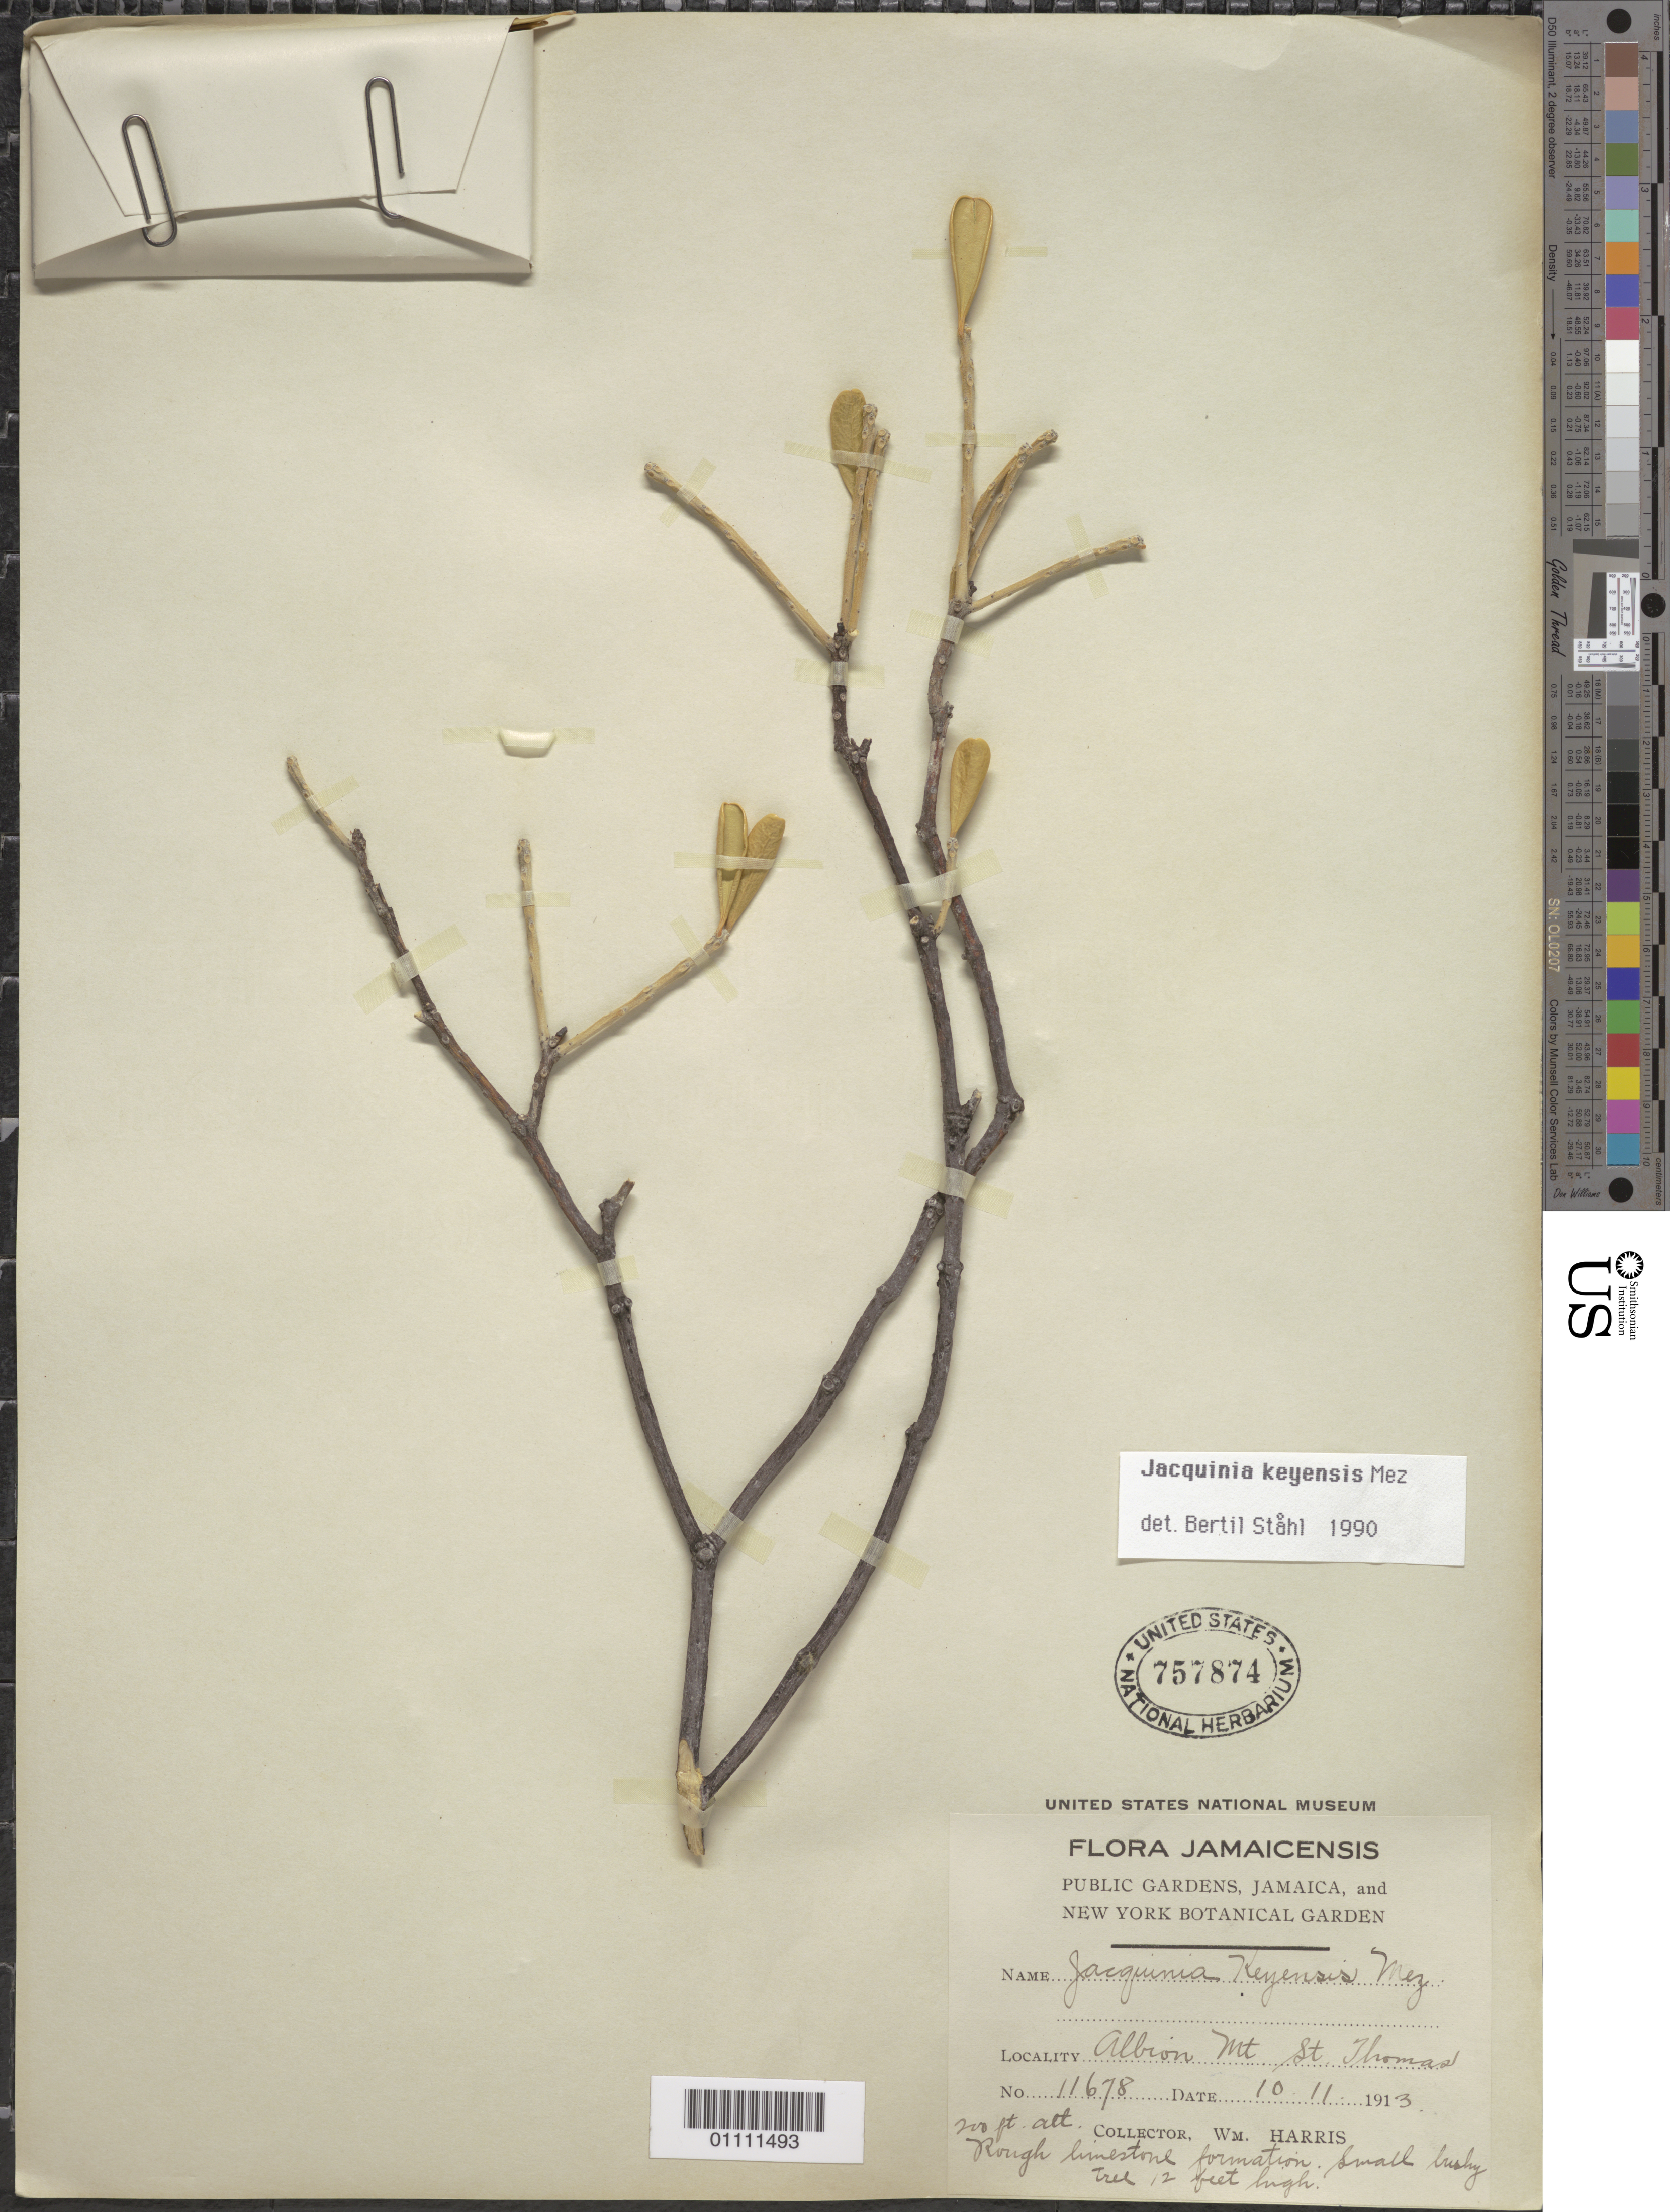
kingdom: Plantae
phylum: Tracheophyta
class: Magnoliopsida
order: Ericales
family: Primulaceae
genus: Jacquinia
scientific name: Jacquinia keyensis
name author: Mez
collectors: W. Harris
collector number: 11678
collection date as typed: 10 Nov 1913 or 11 Oct 1913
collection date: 1913-10-11 or 1913-11-10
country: Jamaica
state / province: Saint Thomas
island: Jamaica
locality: Albion Mt. Rough limestone formation.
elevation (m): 61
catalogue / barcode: US 757874